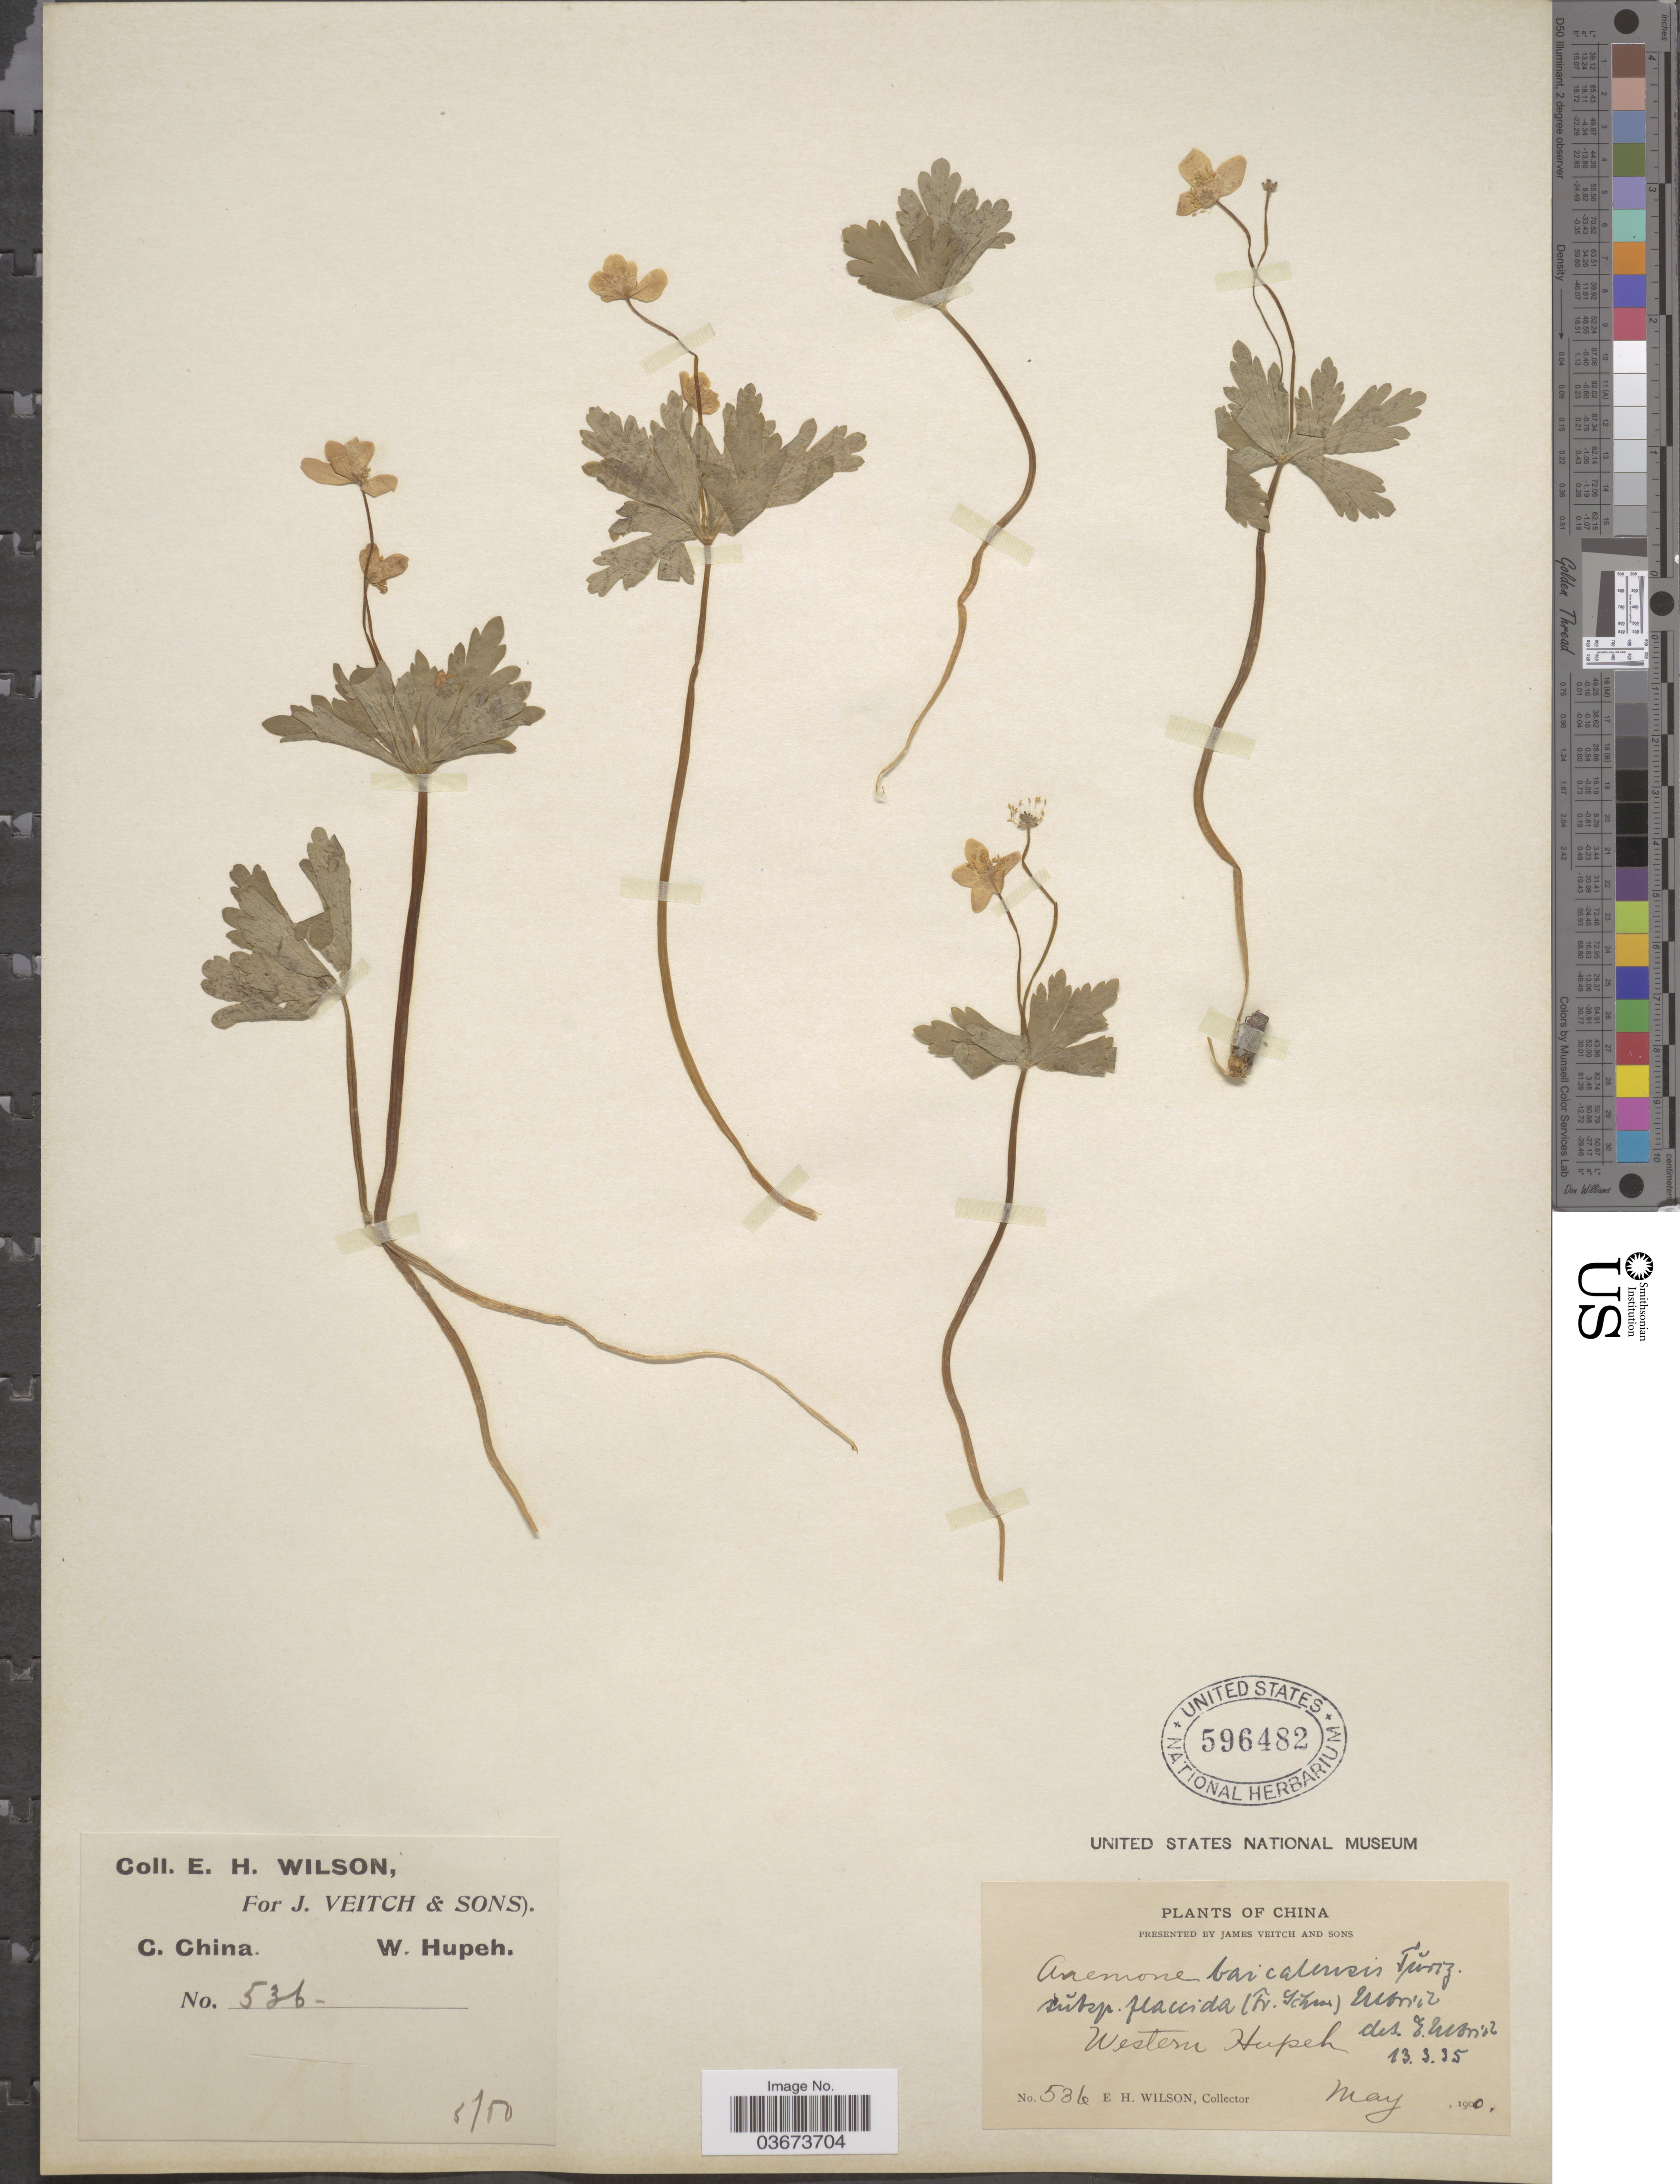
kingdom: Plantae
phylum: Tracheophyta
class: Magnoliopsida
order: Ranunculales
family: Ranunculaceae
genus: Anemone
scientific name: Anemone baicalensis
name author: Turcz.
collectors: E. Wilson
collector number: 536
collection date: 1900-05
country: China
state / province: Hubei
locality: C. China. Western Hupeh.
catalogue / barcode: US 596482